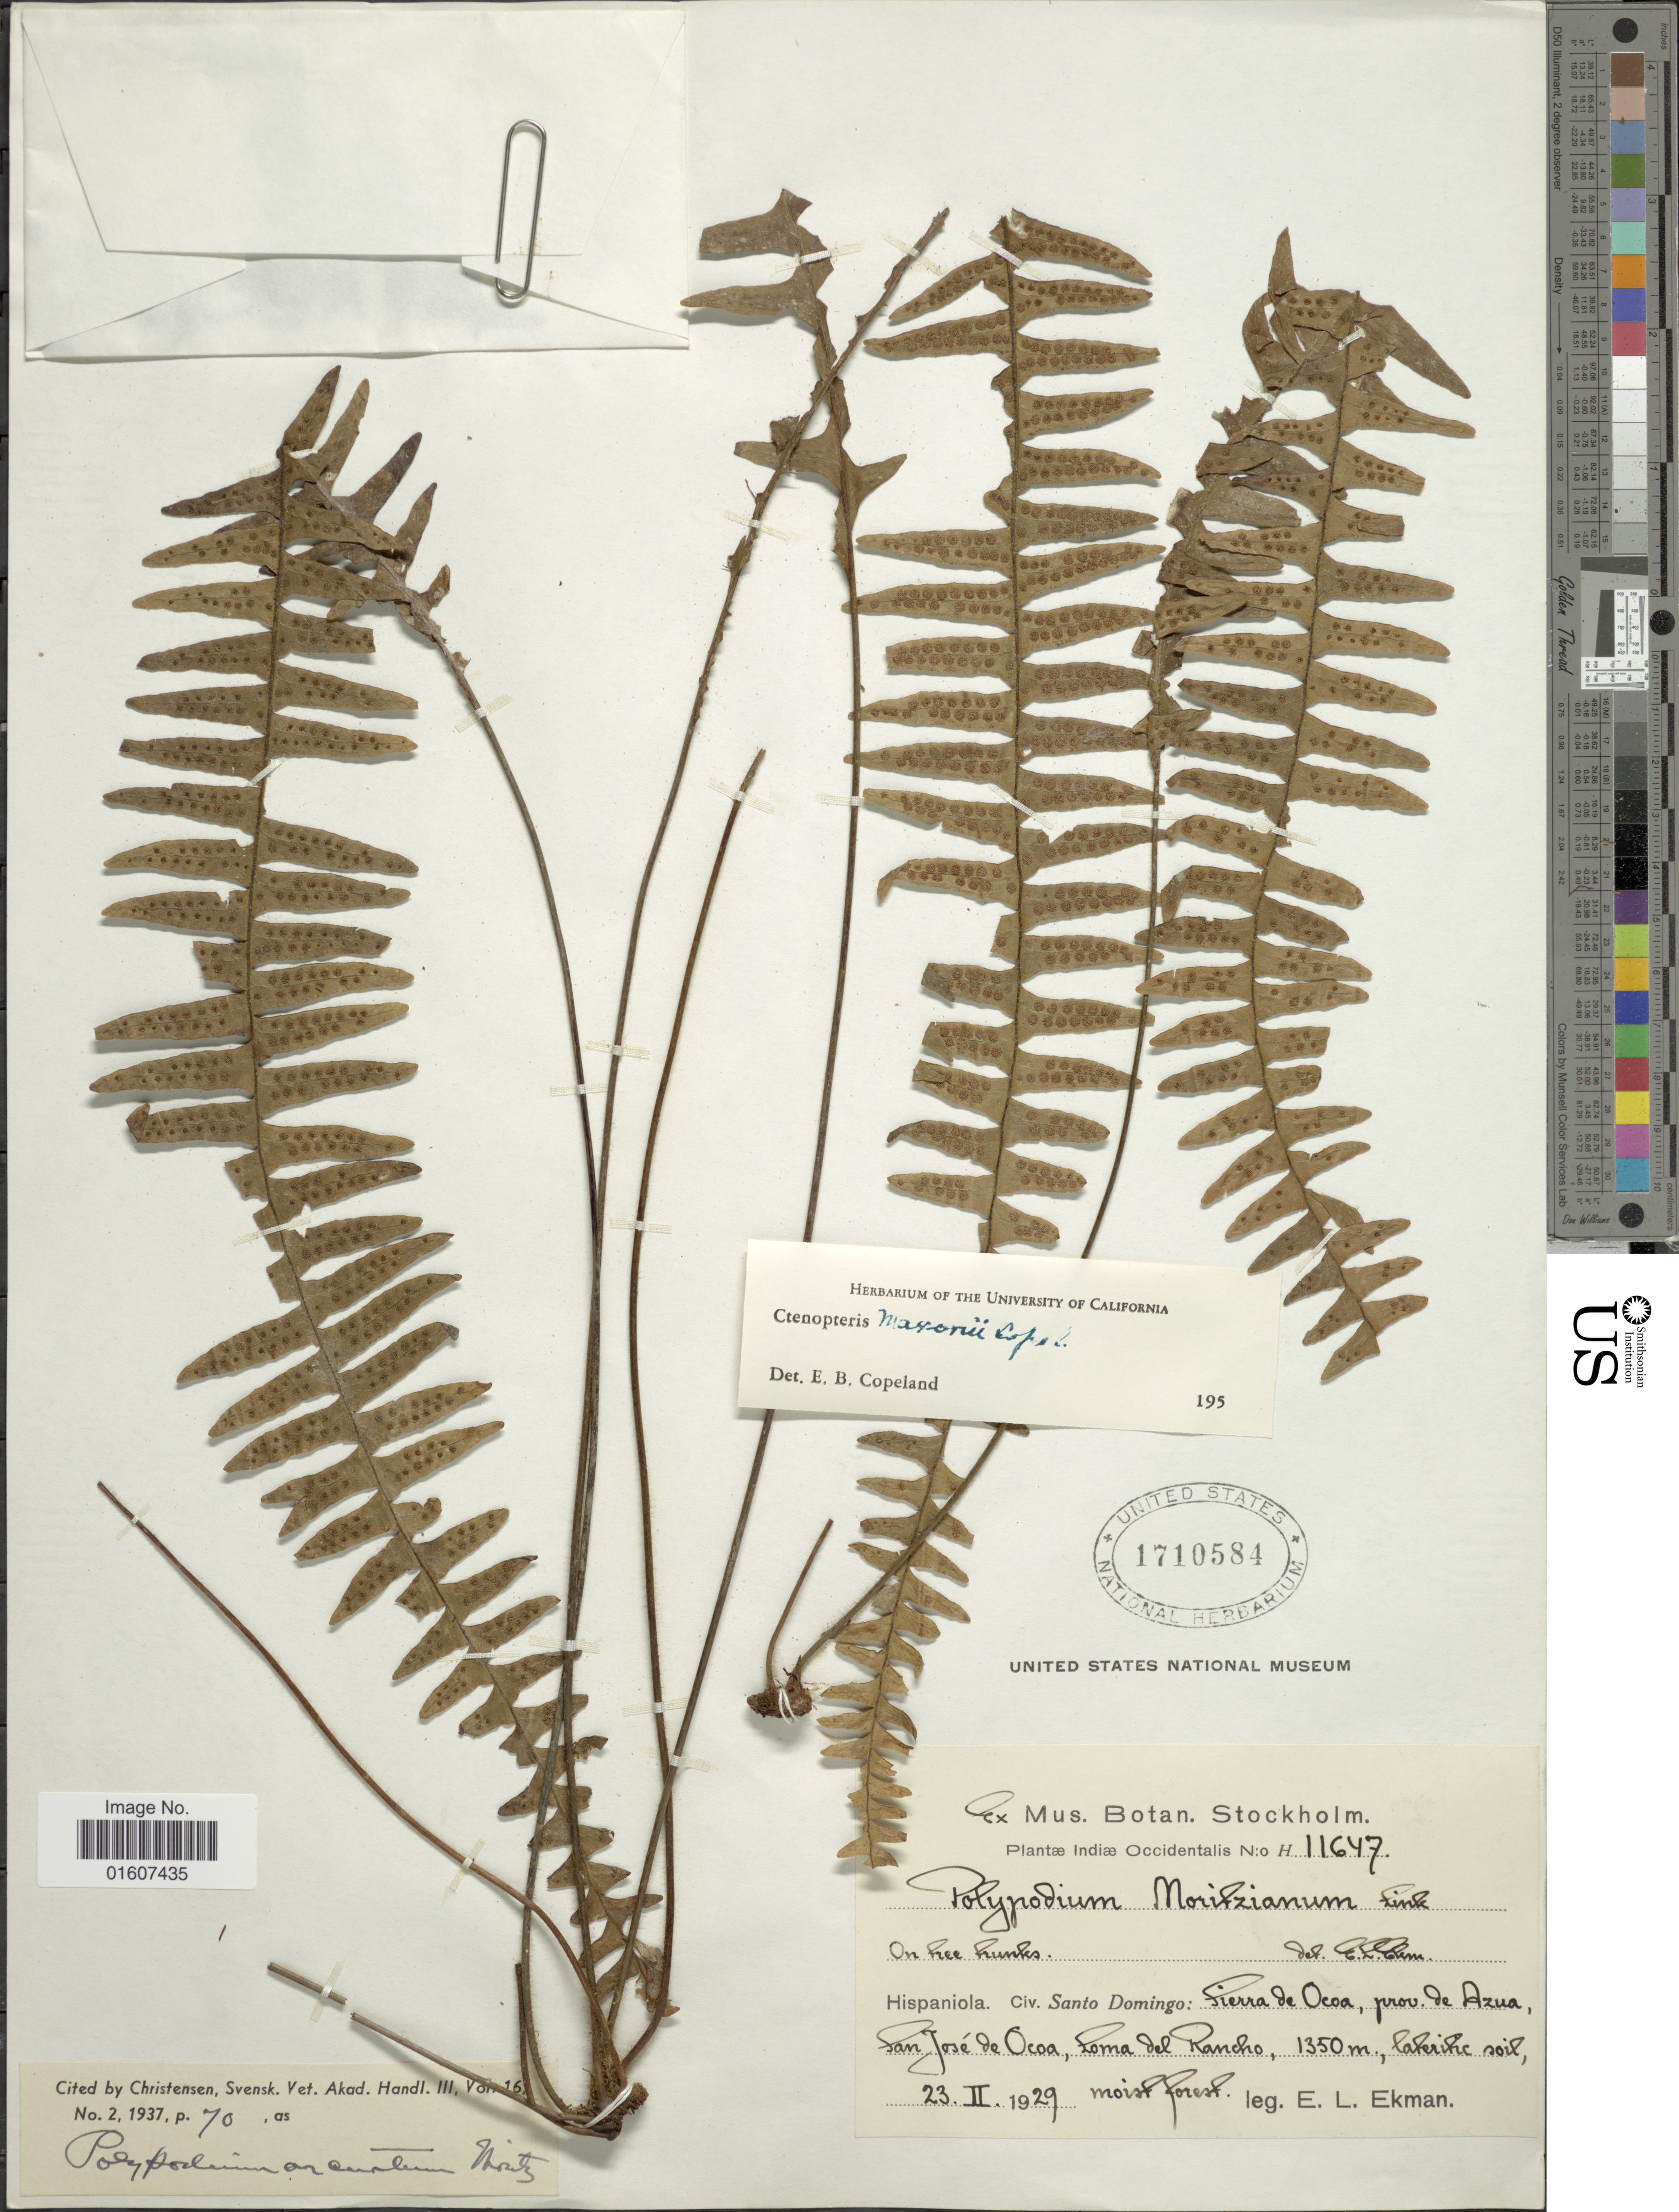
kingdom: Plantae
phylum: Tracheophyta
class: Polypodiopsida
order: Polypodiales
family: Polypodiaceae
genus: Terpsichore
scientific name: Terpsichore chrysleri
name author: (Copel.) A.R. Sm.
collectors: E. L. Ekman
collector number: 11647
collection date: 1929-02-23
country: Dominican Republic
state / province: Azua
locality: Hispaniola. Civ. Santo Domingo: Sierra de Ocoa, prov. Azua, San José de Ocoa, Loma del Rancho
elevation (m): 1350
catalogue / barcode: US 1710584